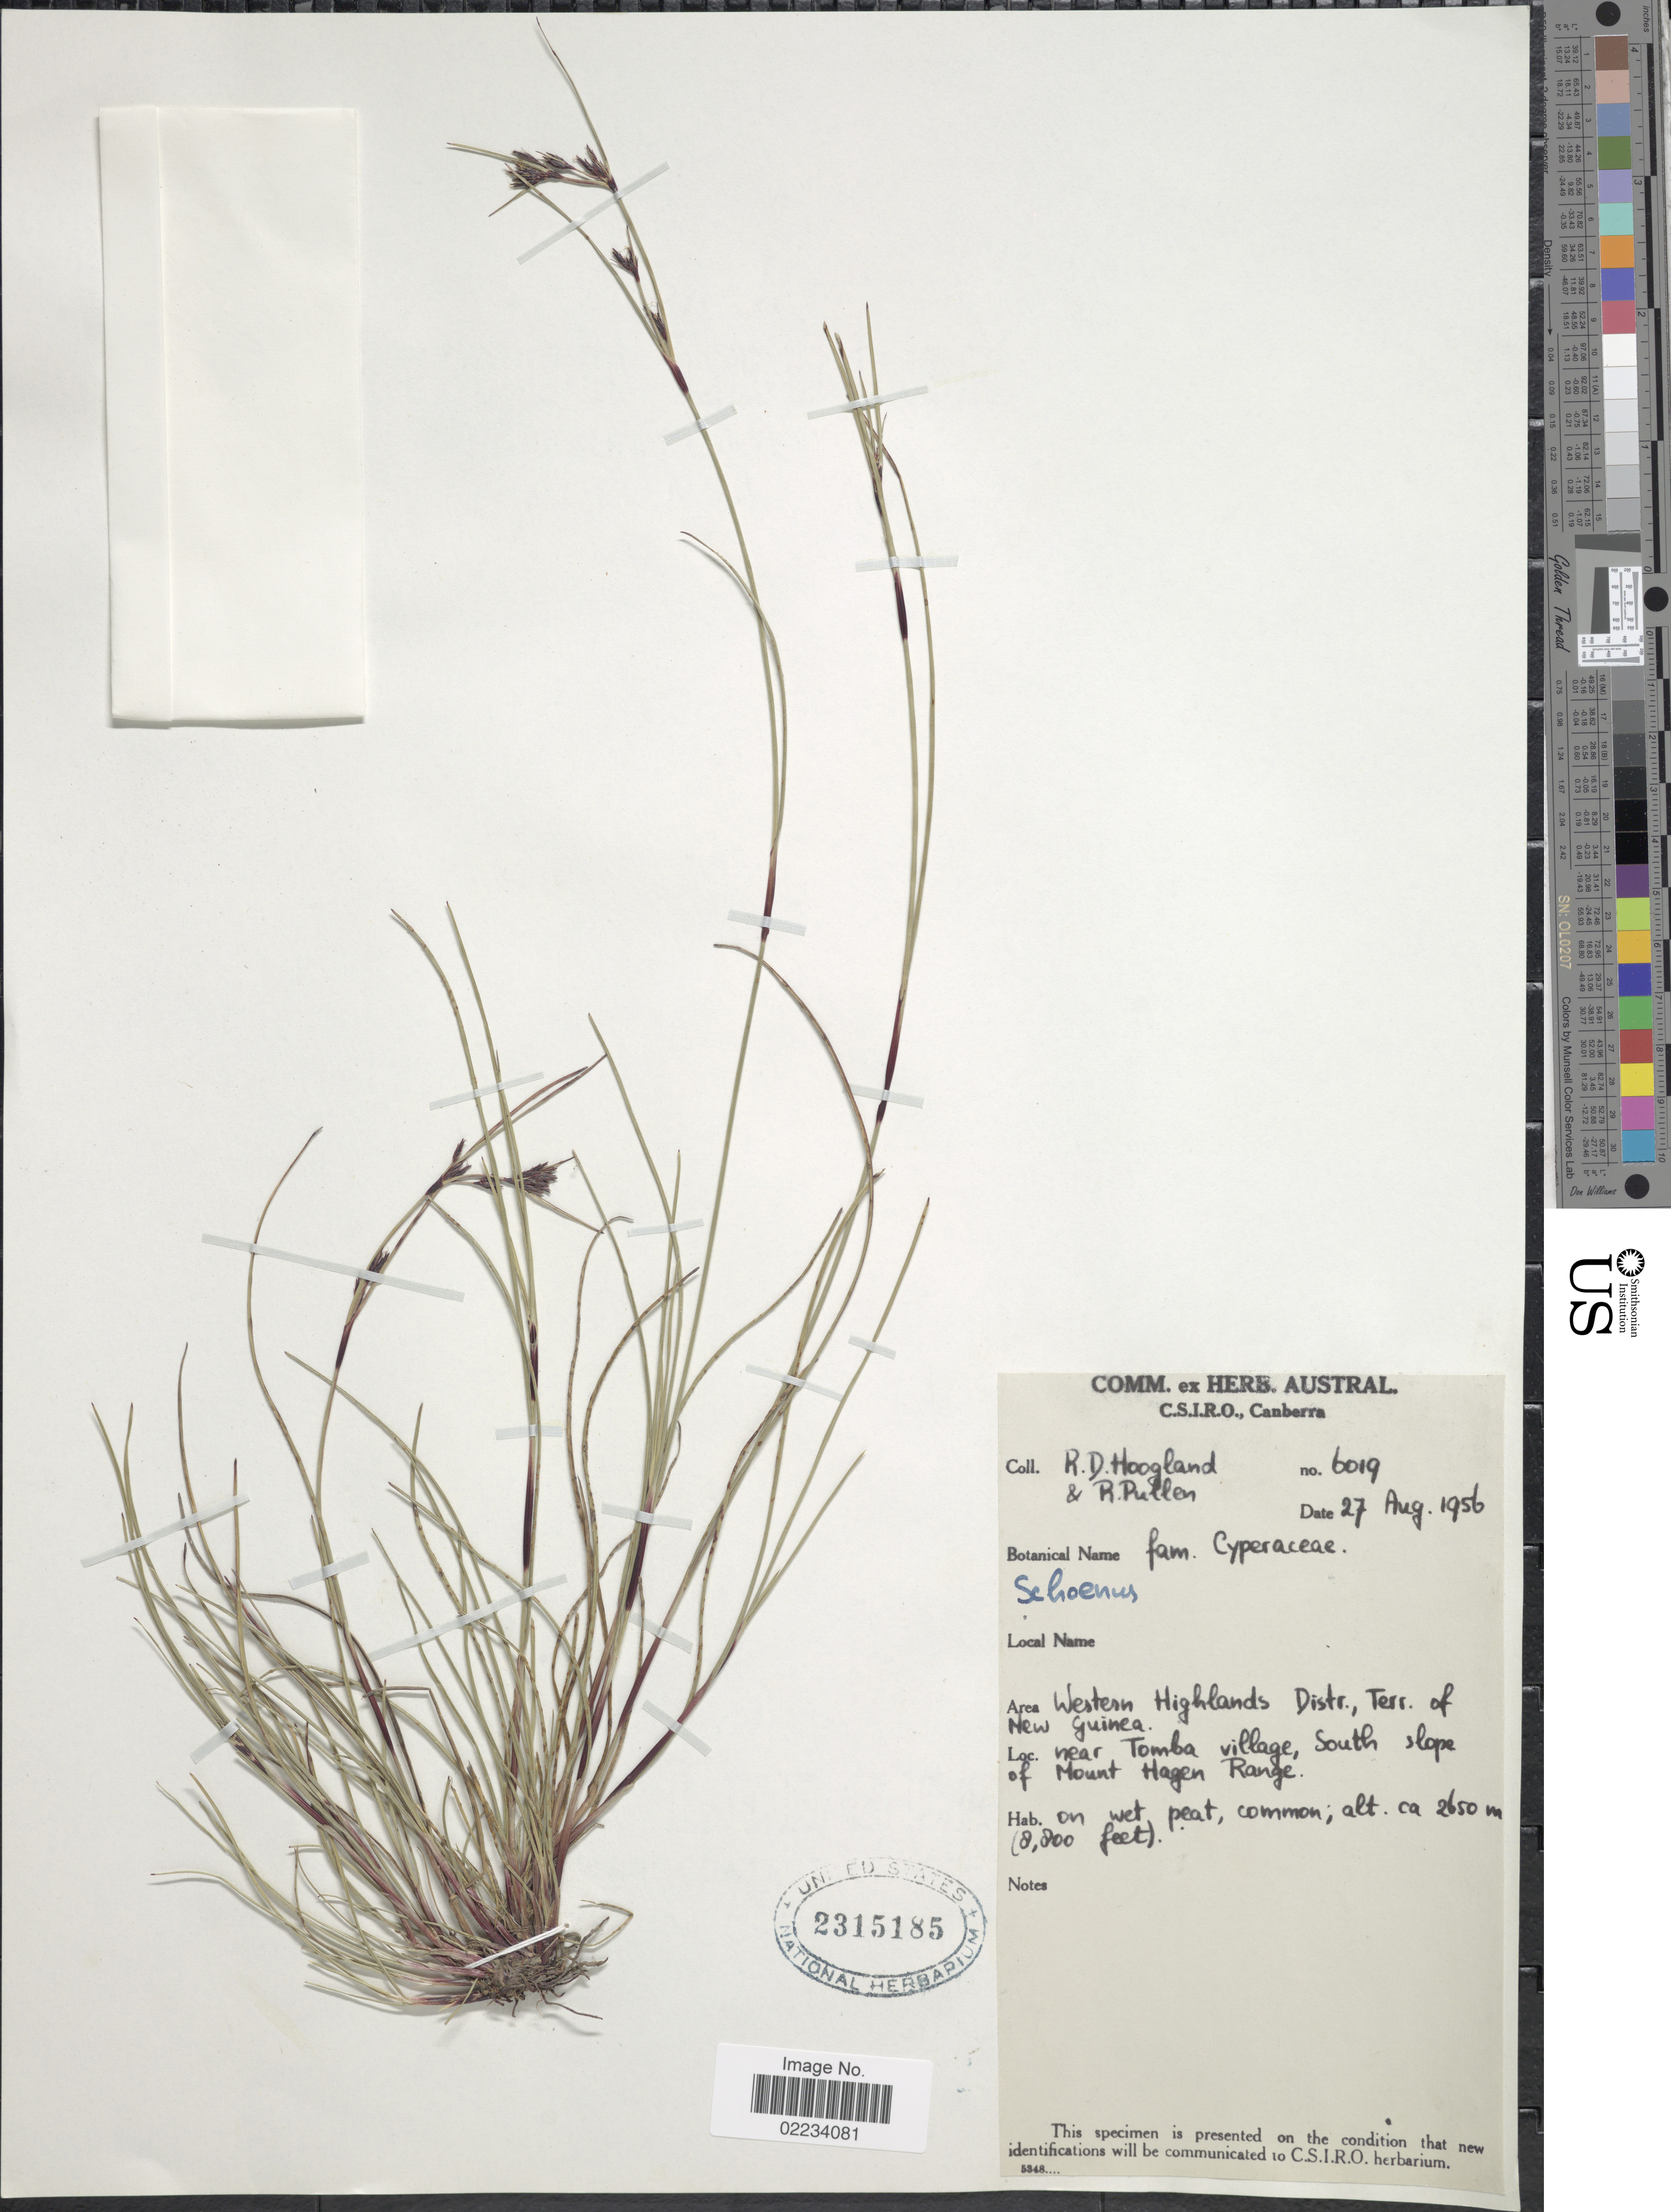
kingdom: Plantae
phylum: Tracheophyta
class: Liliopsida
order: Poales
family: Cyperaceae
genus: Schoenus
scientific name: Schoenus curvulus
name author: F. Muell.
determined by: Kern, J. H.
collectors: R. D. Hoogland & R. Pullen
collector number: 6019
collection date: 1956-08-27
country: Papua New Guinea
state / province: Western Highlands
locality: Area Western Highlands Distr., Terr of New Guinea, near Tomba village, South slope of Mount Hagen Range, on wet peat, common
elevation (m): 2650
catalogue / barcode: US 2315185